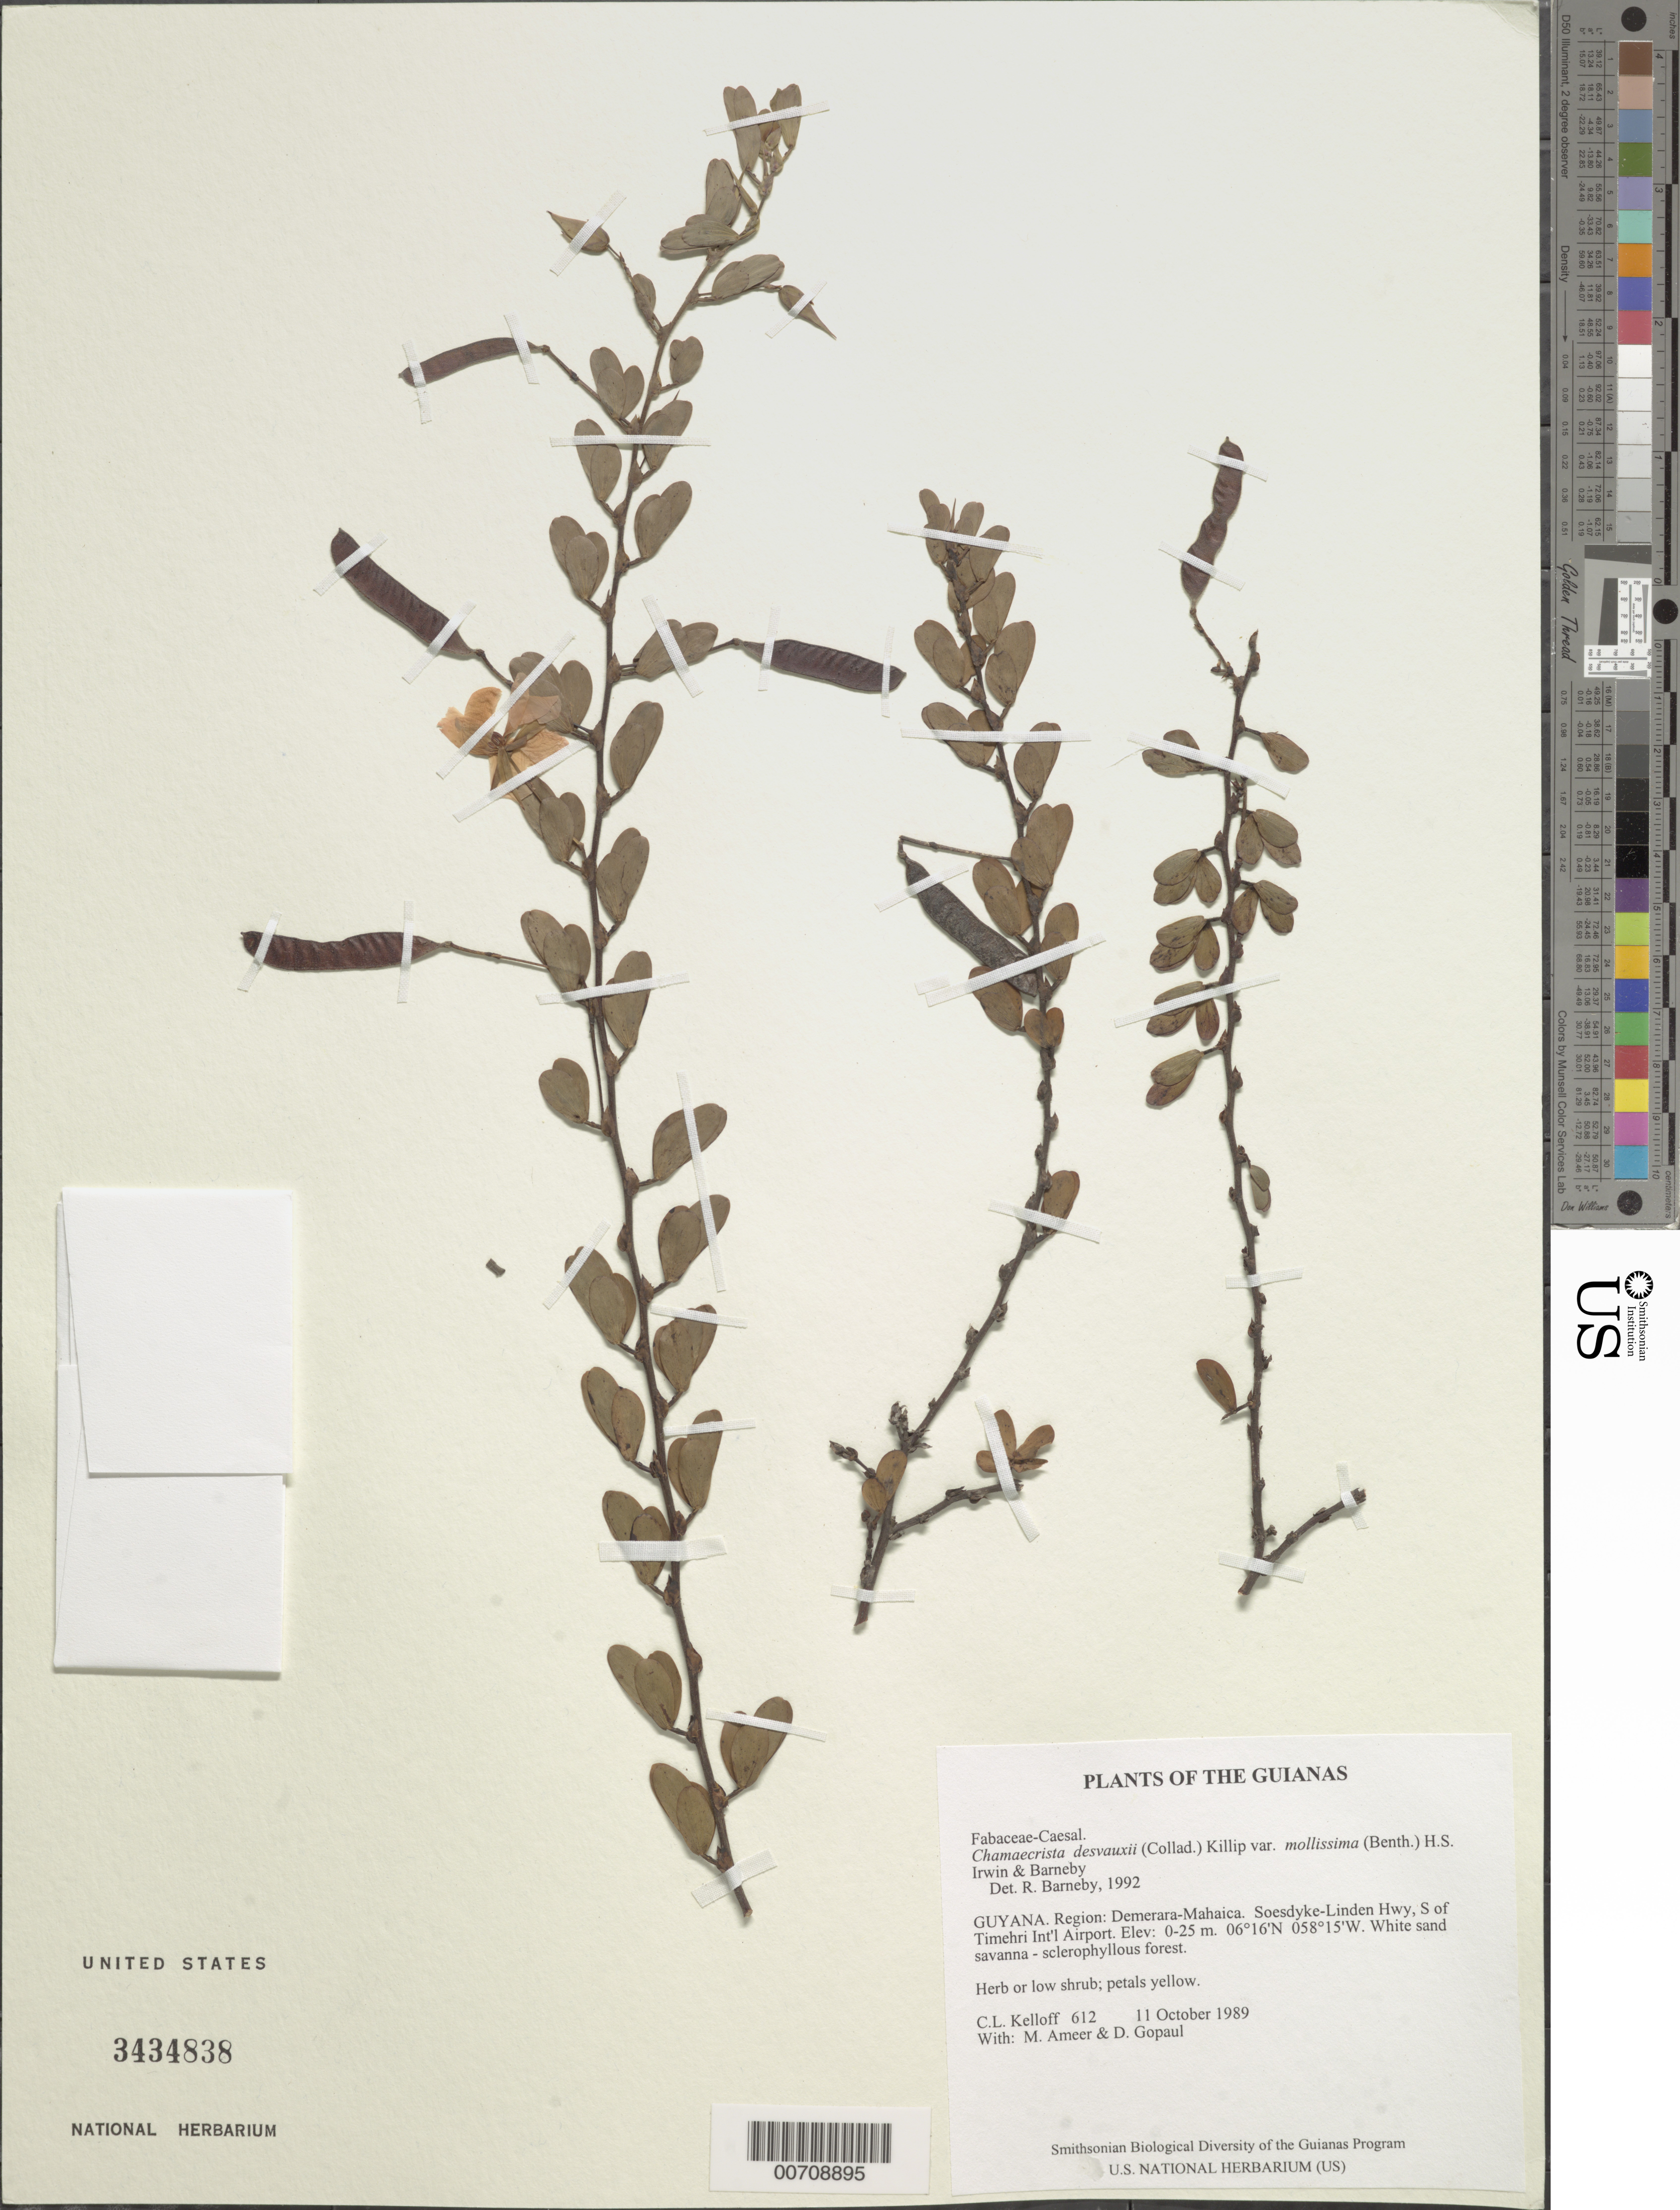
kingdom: Plantae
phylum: Tracheophyta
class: Magnoliopsida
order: Fabales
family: Fabaceae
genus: Chamaecrista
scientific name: Chamaecrista desvauxii var. mollissima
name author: (Benth.) H.S. Irwin & Barneby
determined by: Barneby, Rupert C., (NY)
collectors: C. L. Kelloff, M. Ameer & D. Gopaul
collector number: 612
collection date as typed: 11 October 1989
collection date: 1989-10-11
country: Guyana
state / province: Demerara-Mahaica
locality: Soesdyke-Linden Hwy, S of Timehri Int'l Airport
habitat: White sand savanna - sclerophyllous forest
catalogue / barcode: US 3434838